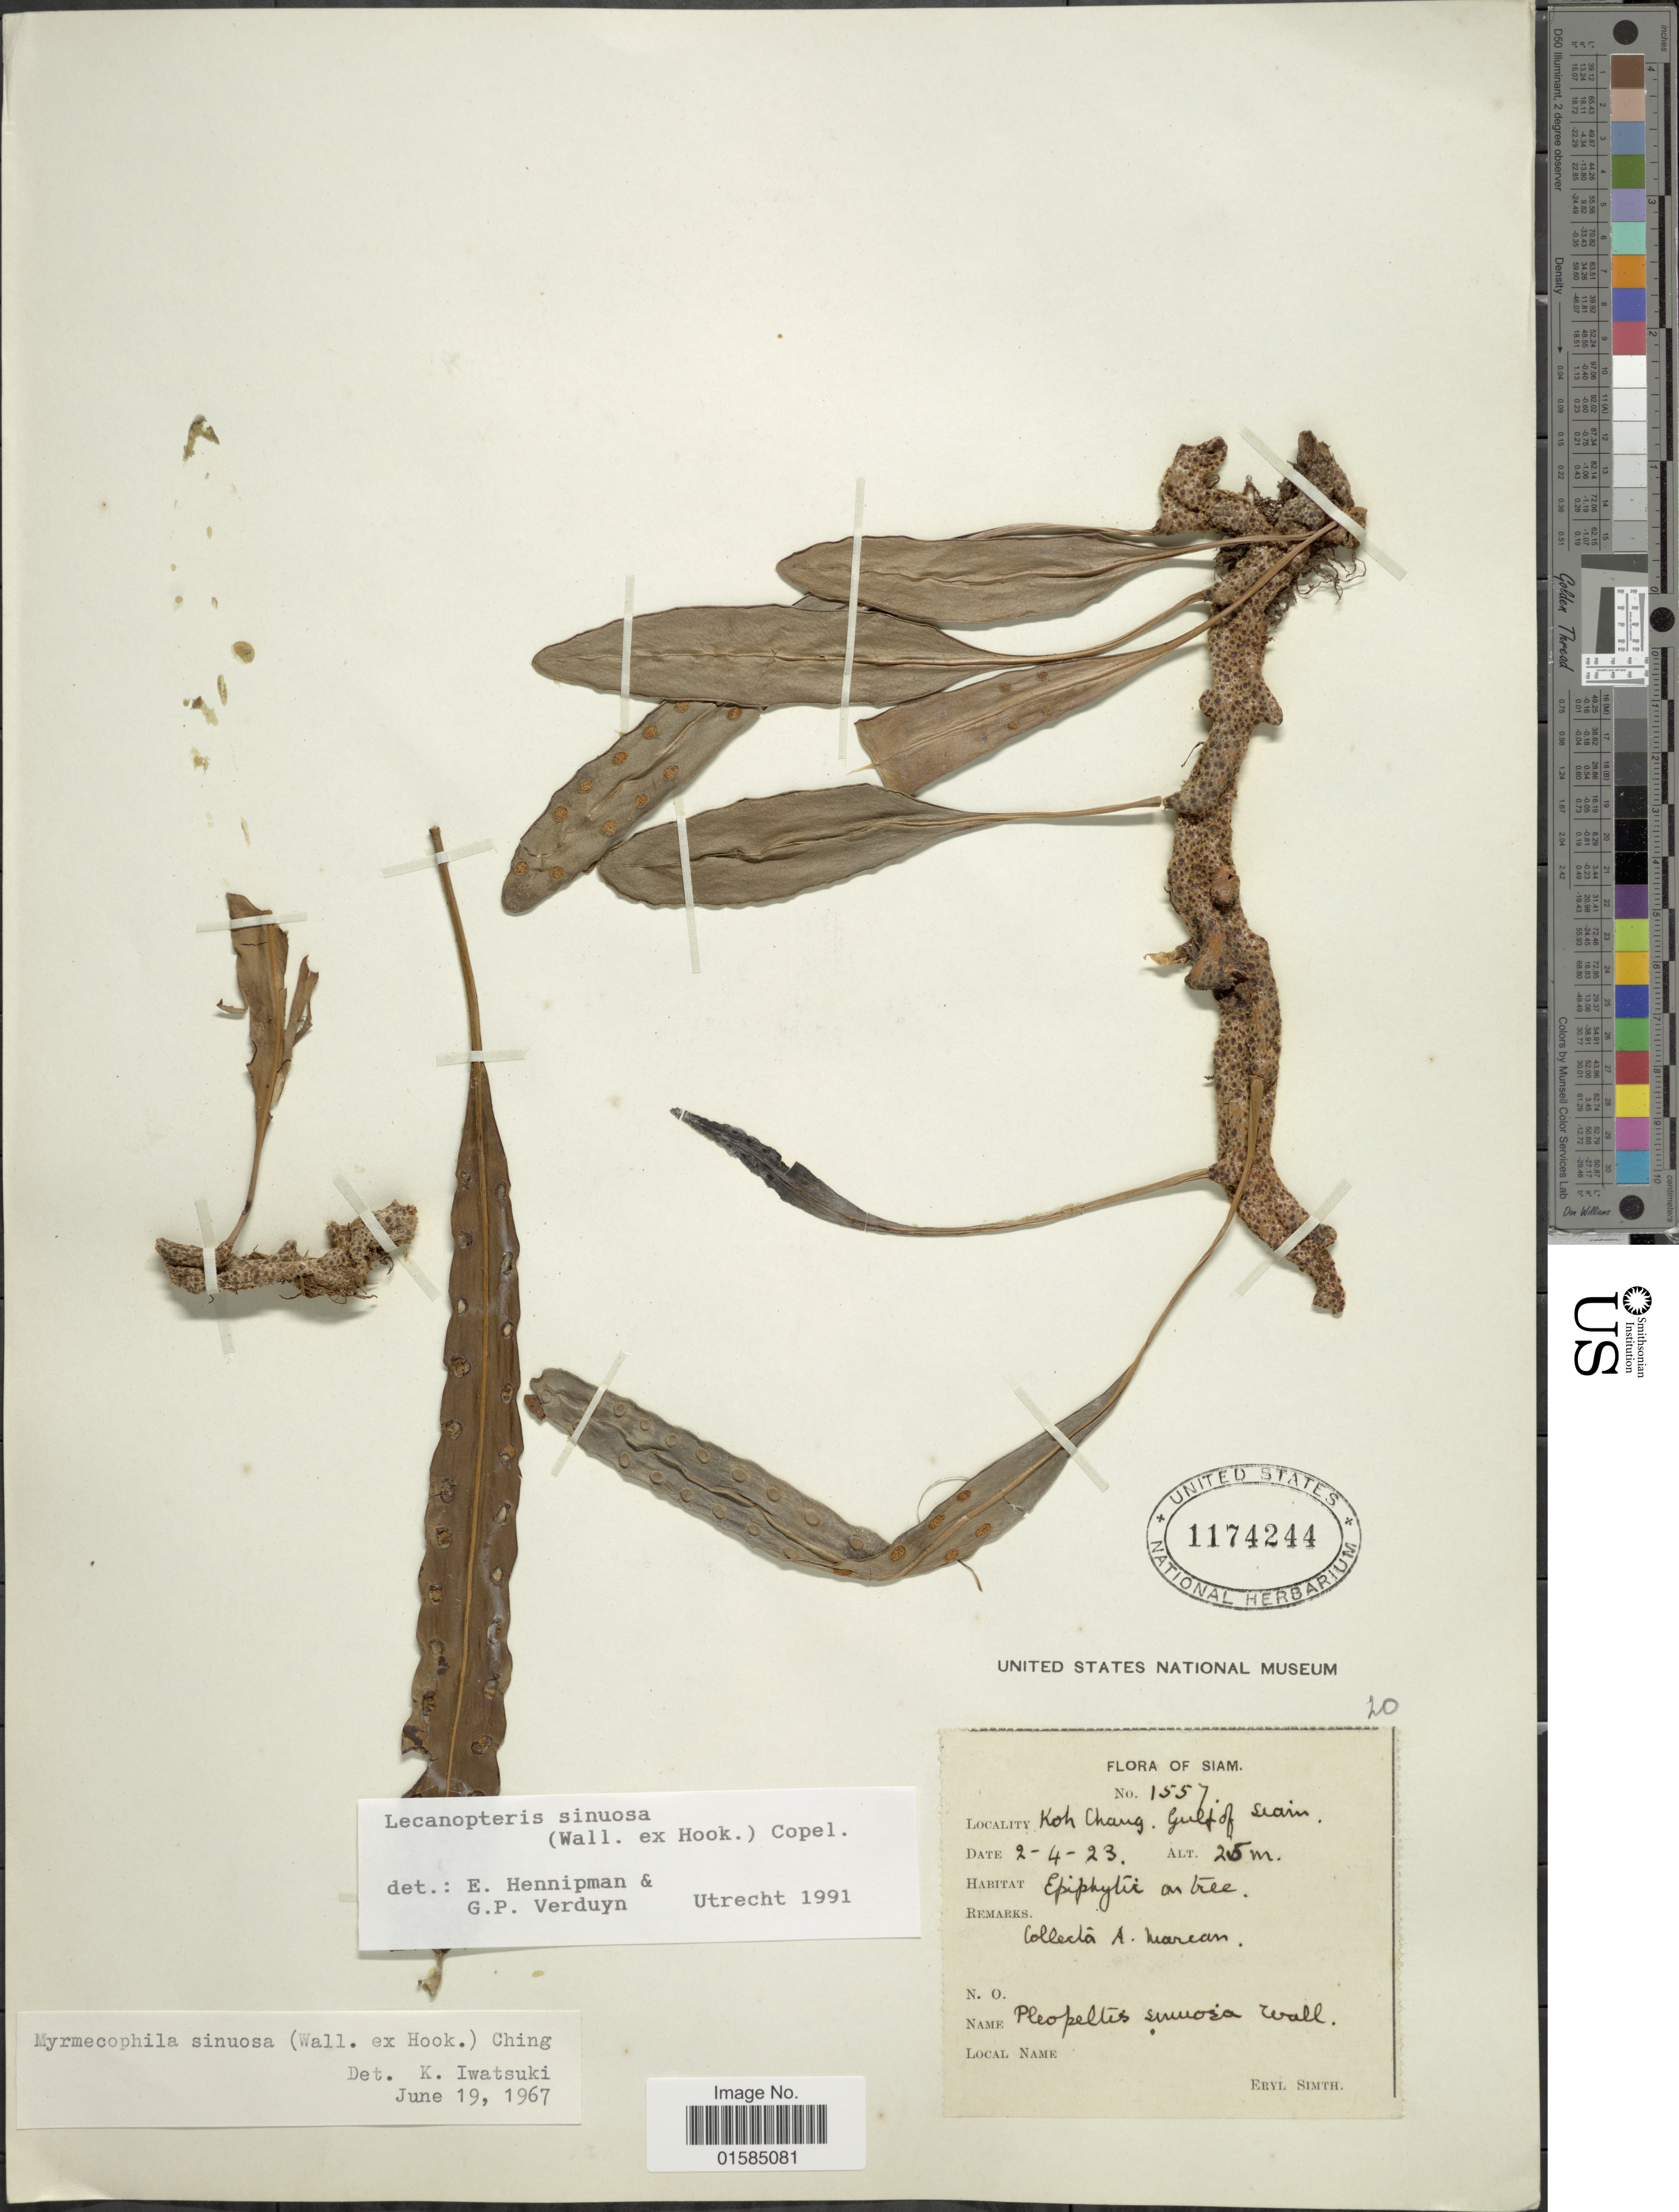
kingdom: Plantae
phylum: Tracheophyta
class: Polypodiopsida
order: Polypodiales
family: Polypodiaceae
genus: Lecanopteris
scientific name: Lecanopteris sinuosa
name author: (Wall. ex Hook.) Copel.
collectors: E. Smith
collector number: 1557/20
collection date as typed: Transcribed d/m/y: 2/4/23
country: Thailand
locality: Siam, Koh Chang, Gulf of Siam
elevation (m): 25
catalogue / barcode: US 1174244